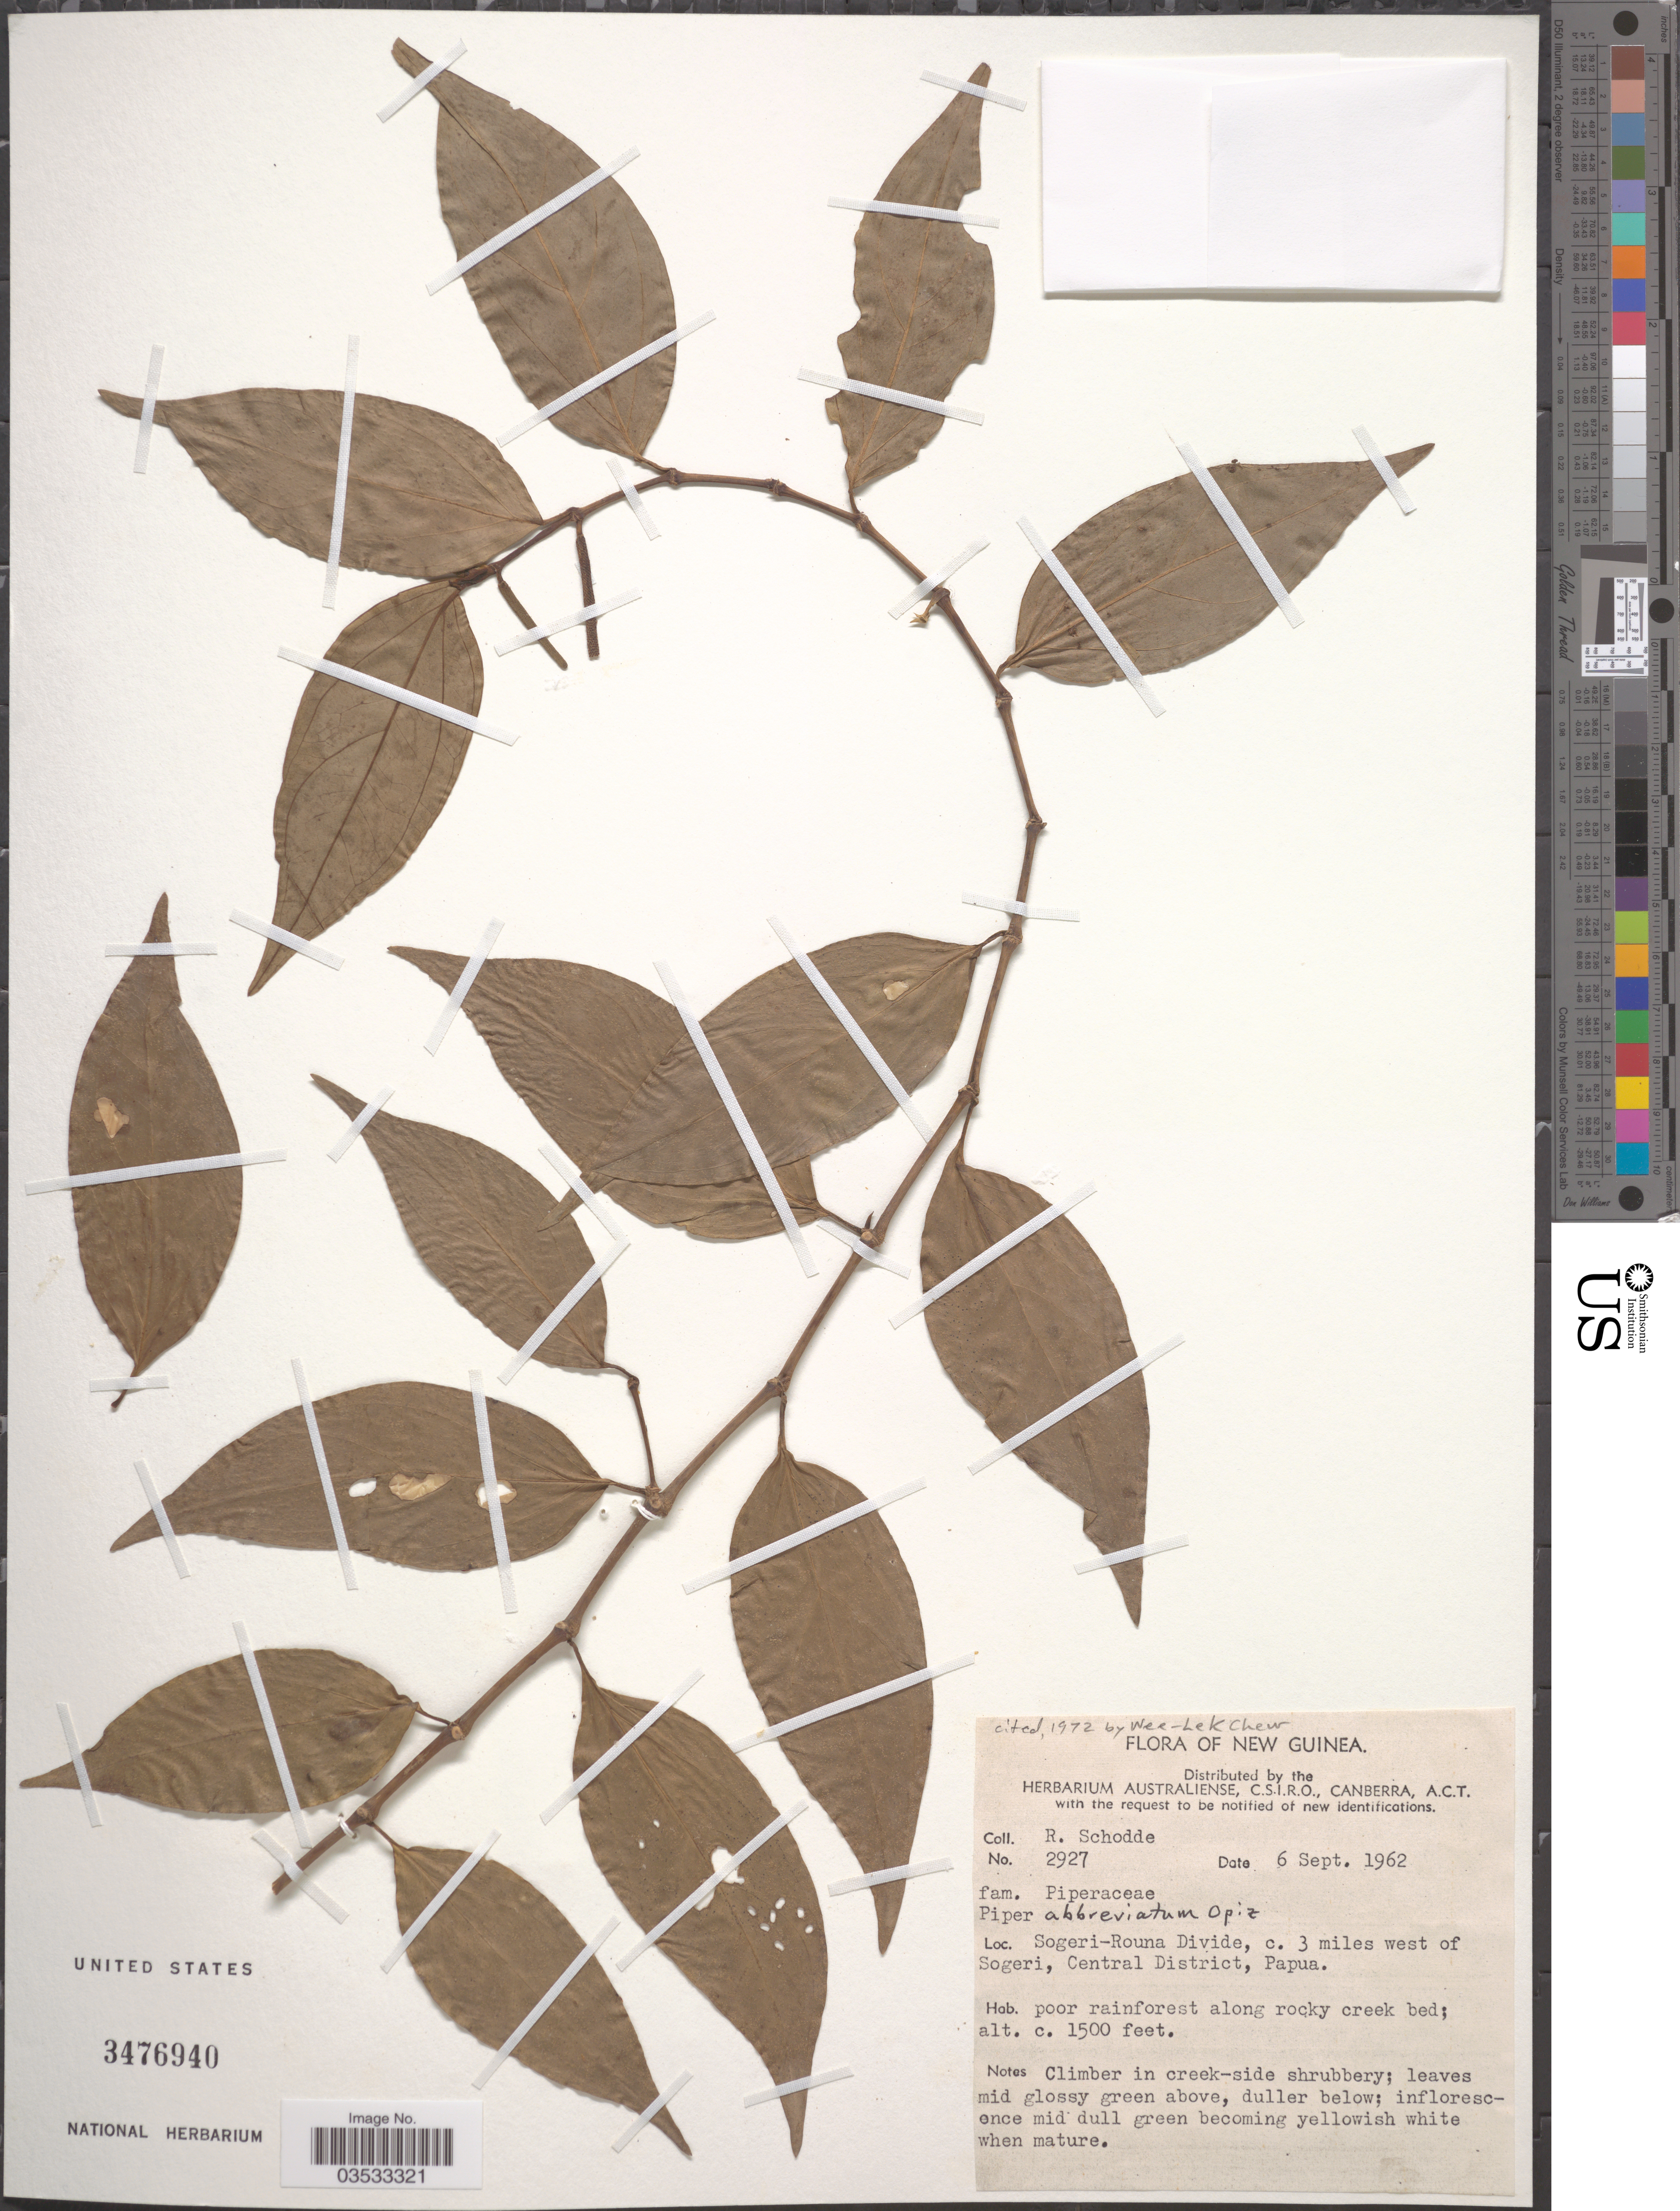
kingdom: Plantae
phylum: Tracheophyta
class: Magnoliopsida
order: Piperales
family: Piperaceae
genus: Piper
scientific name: Piper abbreviatum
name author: Opiz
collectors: R. Schodde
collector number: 2927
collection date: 1962-09-06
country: Papua New Guinea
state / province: Central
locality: New Guinea. Sogeri-Rouna Divide, c. 3 miles west of Sogeri, Central District, Papua.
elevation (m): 457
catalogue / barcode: US 3476940